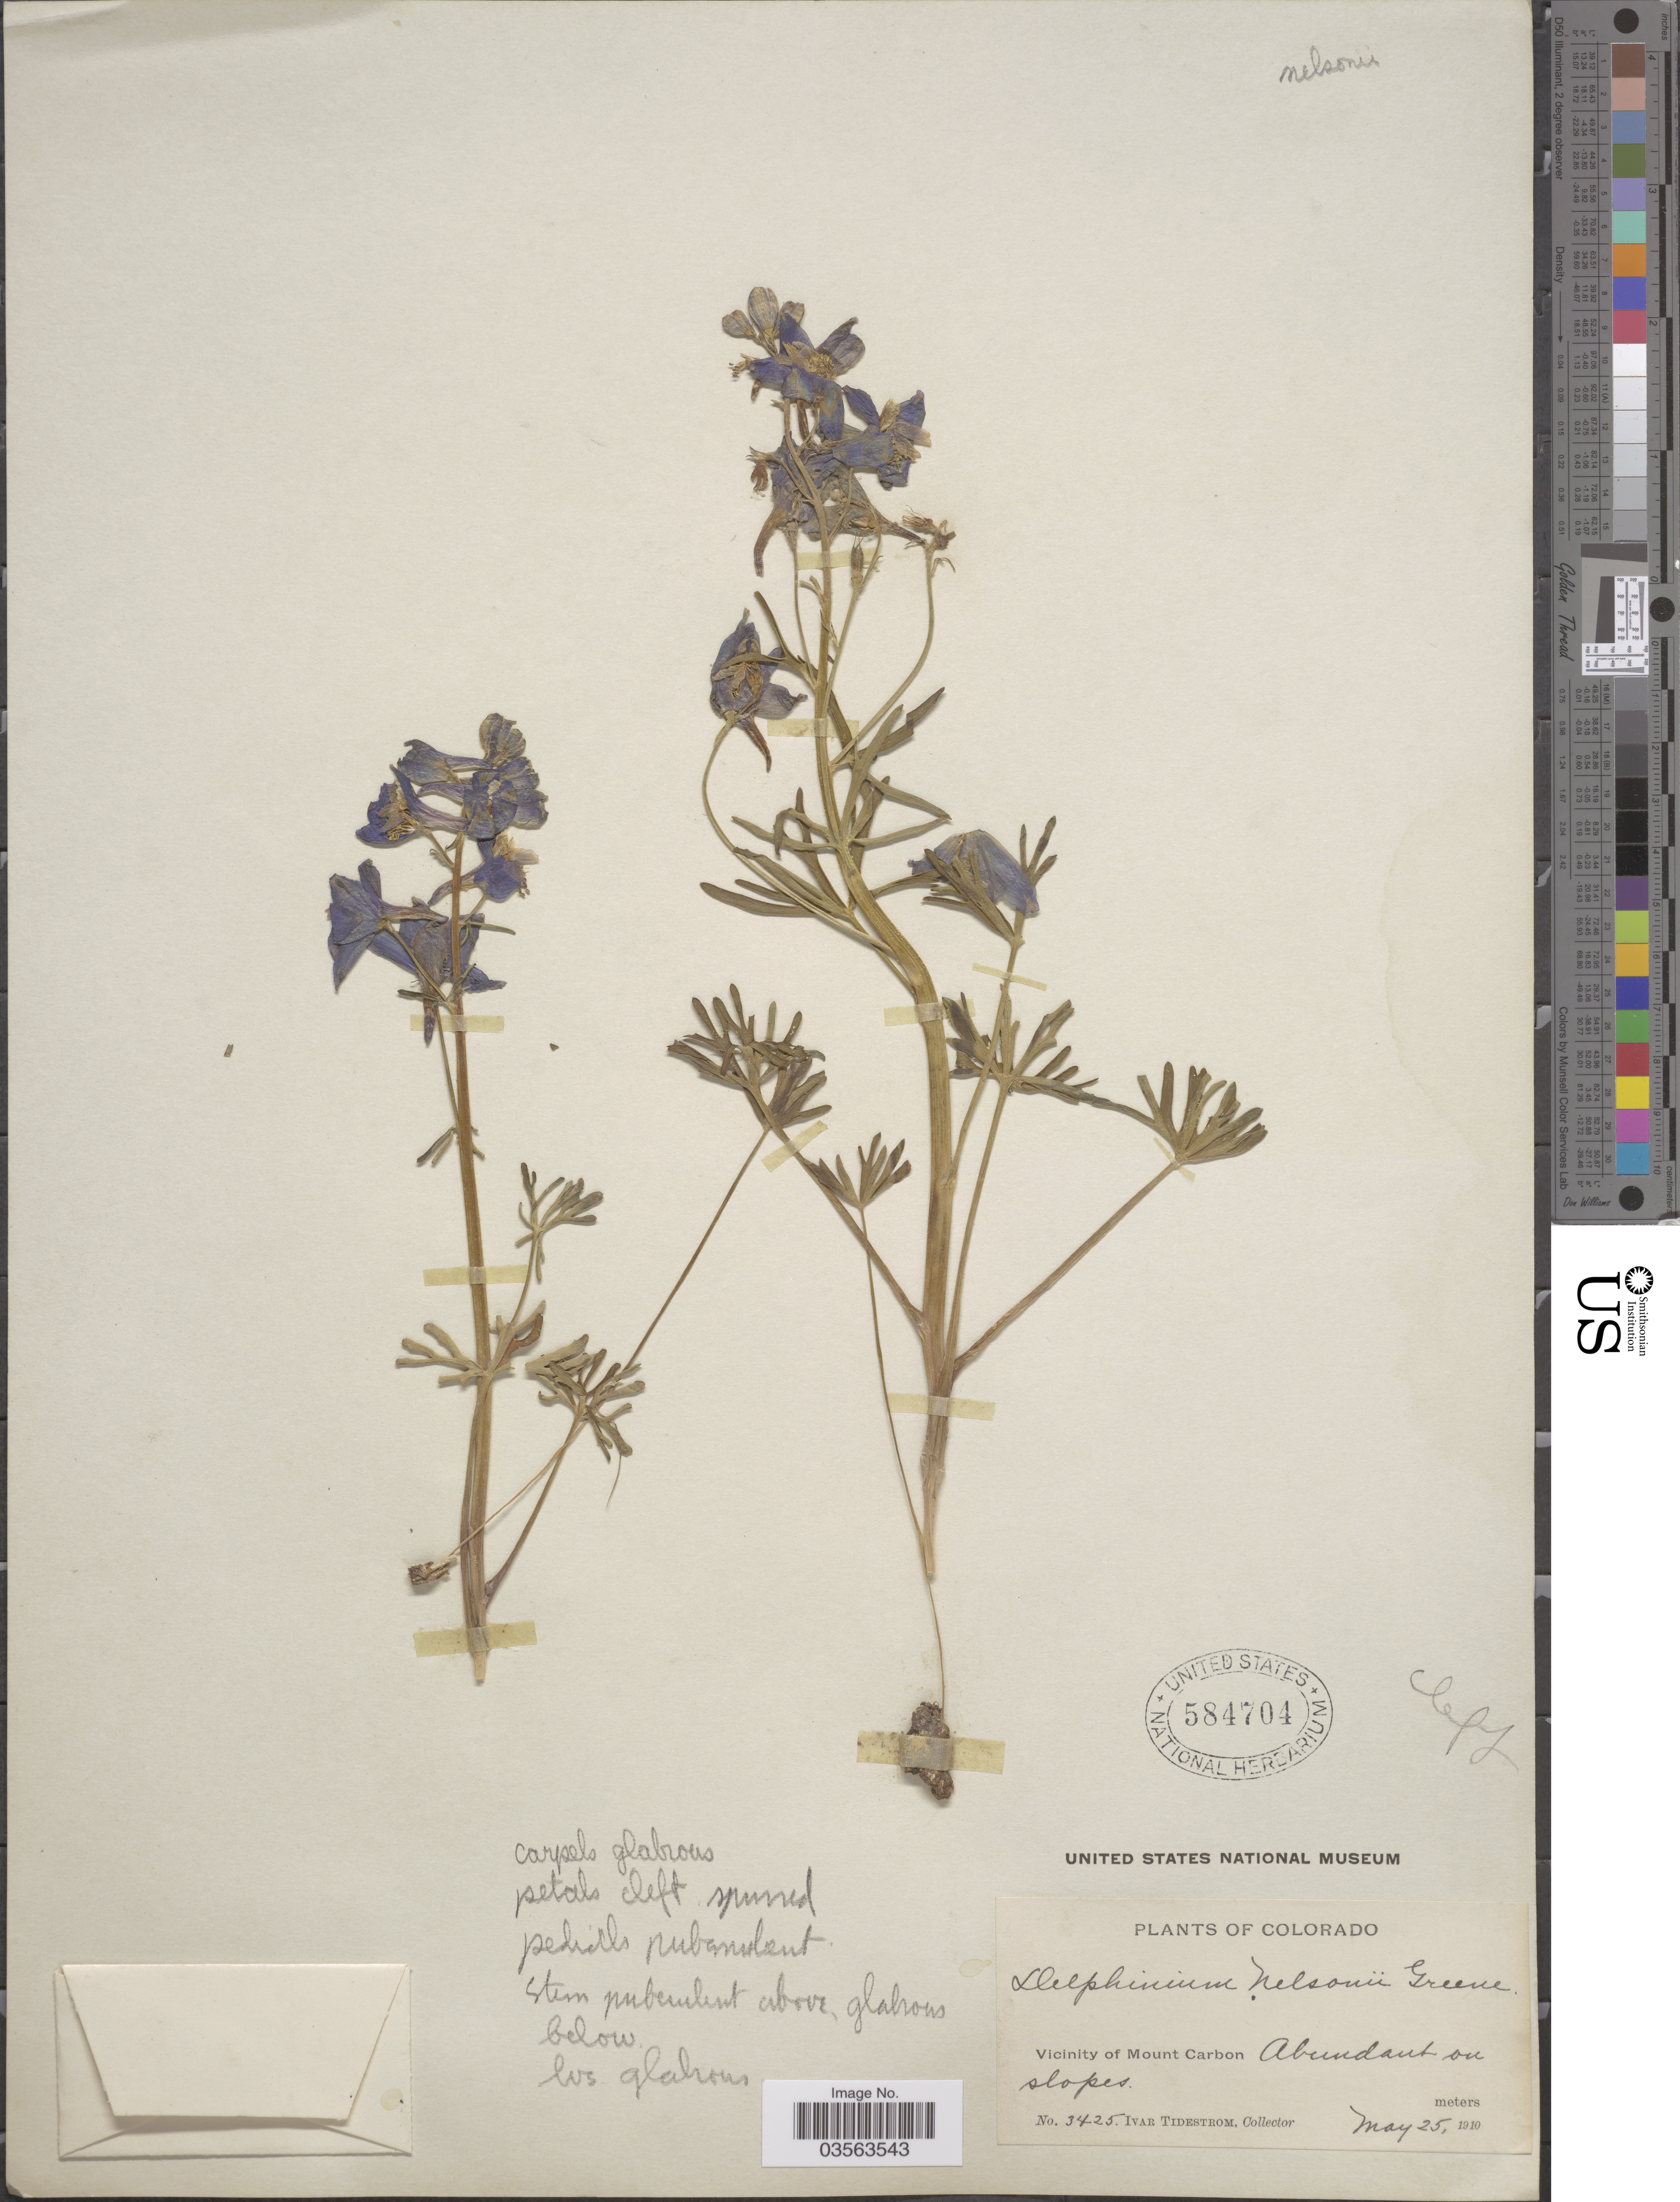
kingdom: Plantae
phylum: Tracheophyta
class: Magnoliopsida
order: Ranunculales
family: Ranunculaceae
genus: Delphinium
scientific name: Delphinium nelsonii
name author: Greene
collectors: I. F. Tidestrom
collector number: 3425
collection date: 1910-05-25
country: United States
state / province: Colorado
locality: Vicinity of Mount Carbon, Abundant on slopes.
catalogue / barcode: US 584704